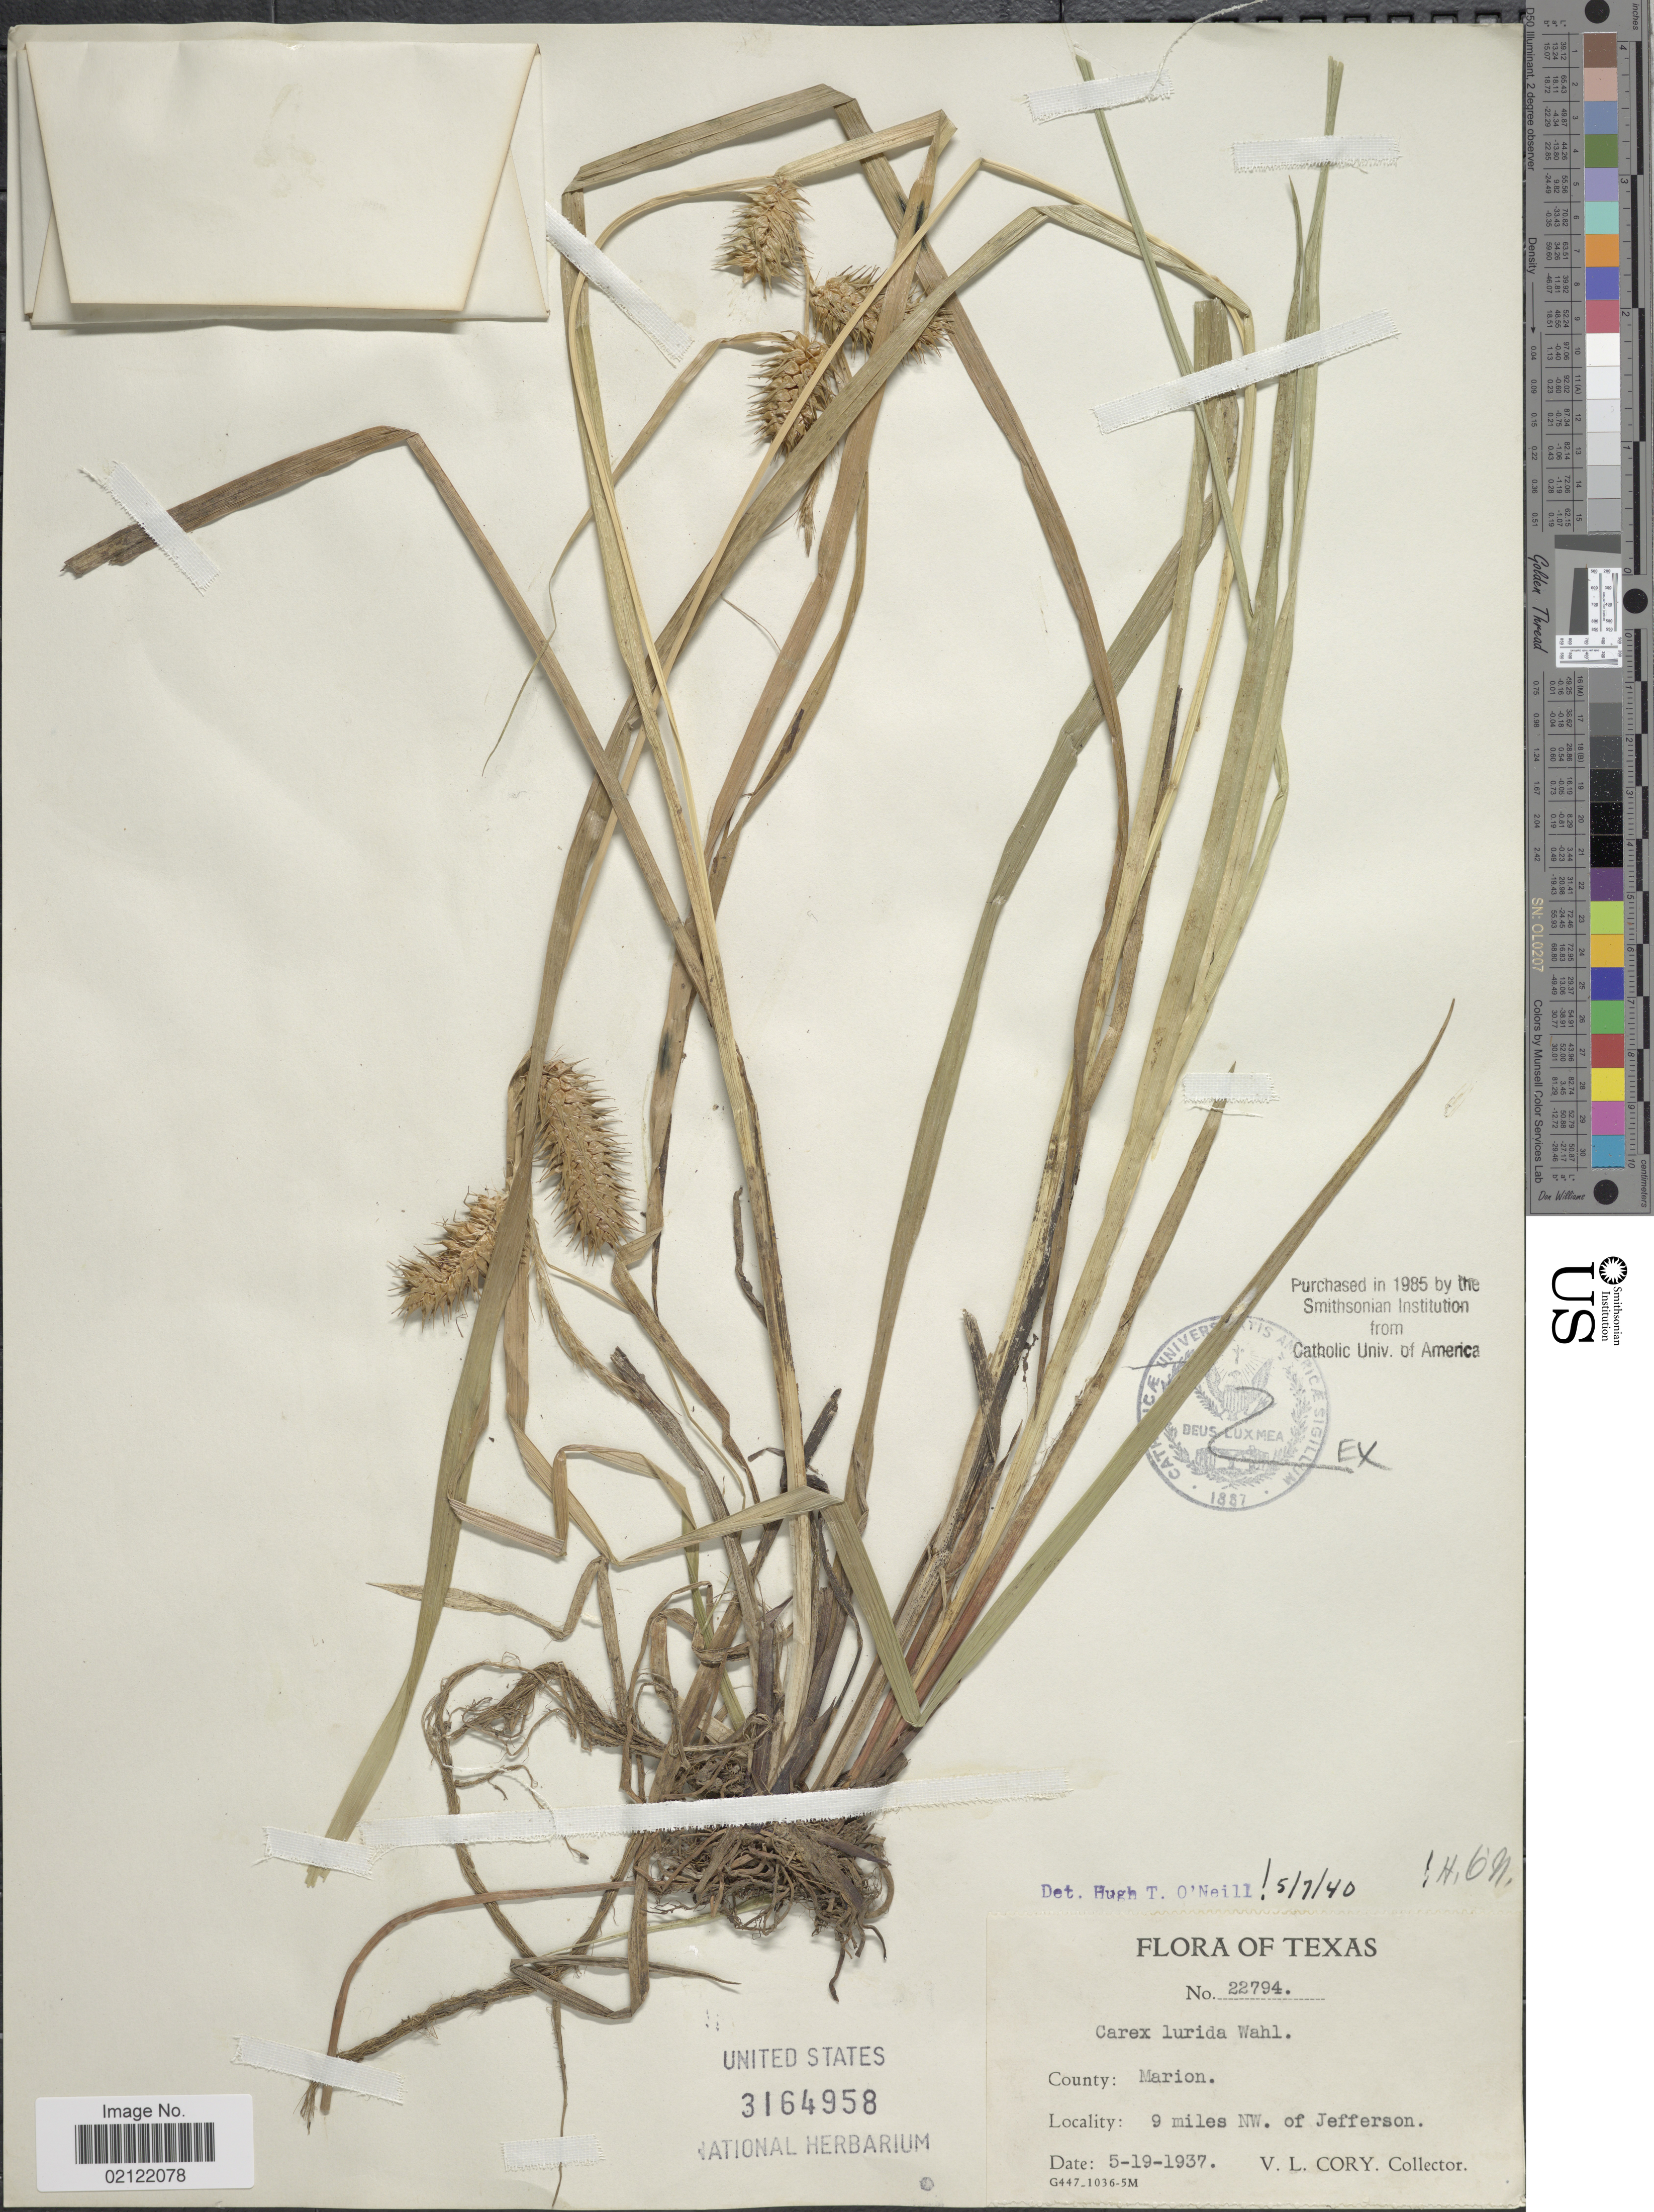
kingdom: Plantae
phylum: Tracheophyta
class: Liliopsida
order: Poales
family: Cyperaceae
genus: Carex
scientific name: Carex lurida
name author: Wahlenb.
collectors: V. Cory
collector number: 22794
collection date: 1937-05-19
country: United States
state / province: Texas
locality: County: Marion. 9 miles NW. of Jefferson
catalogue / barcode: US 3164958